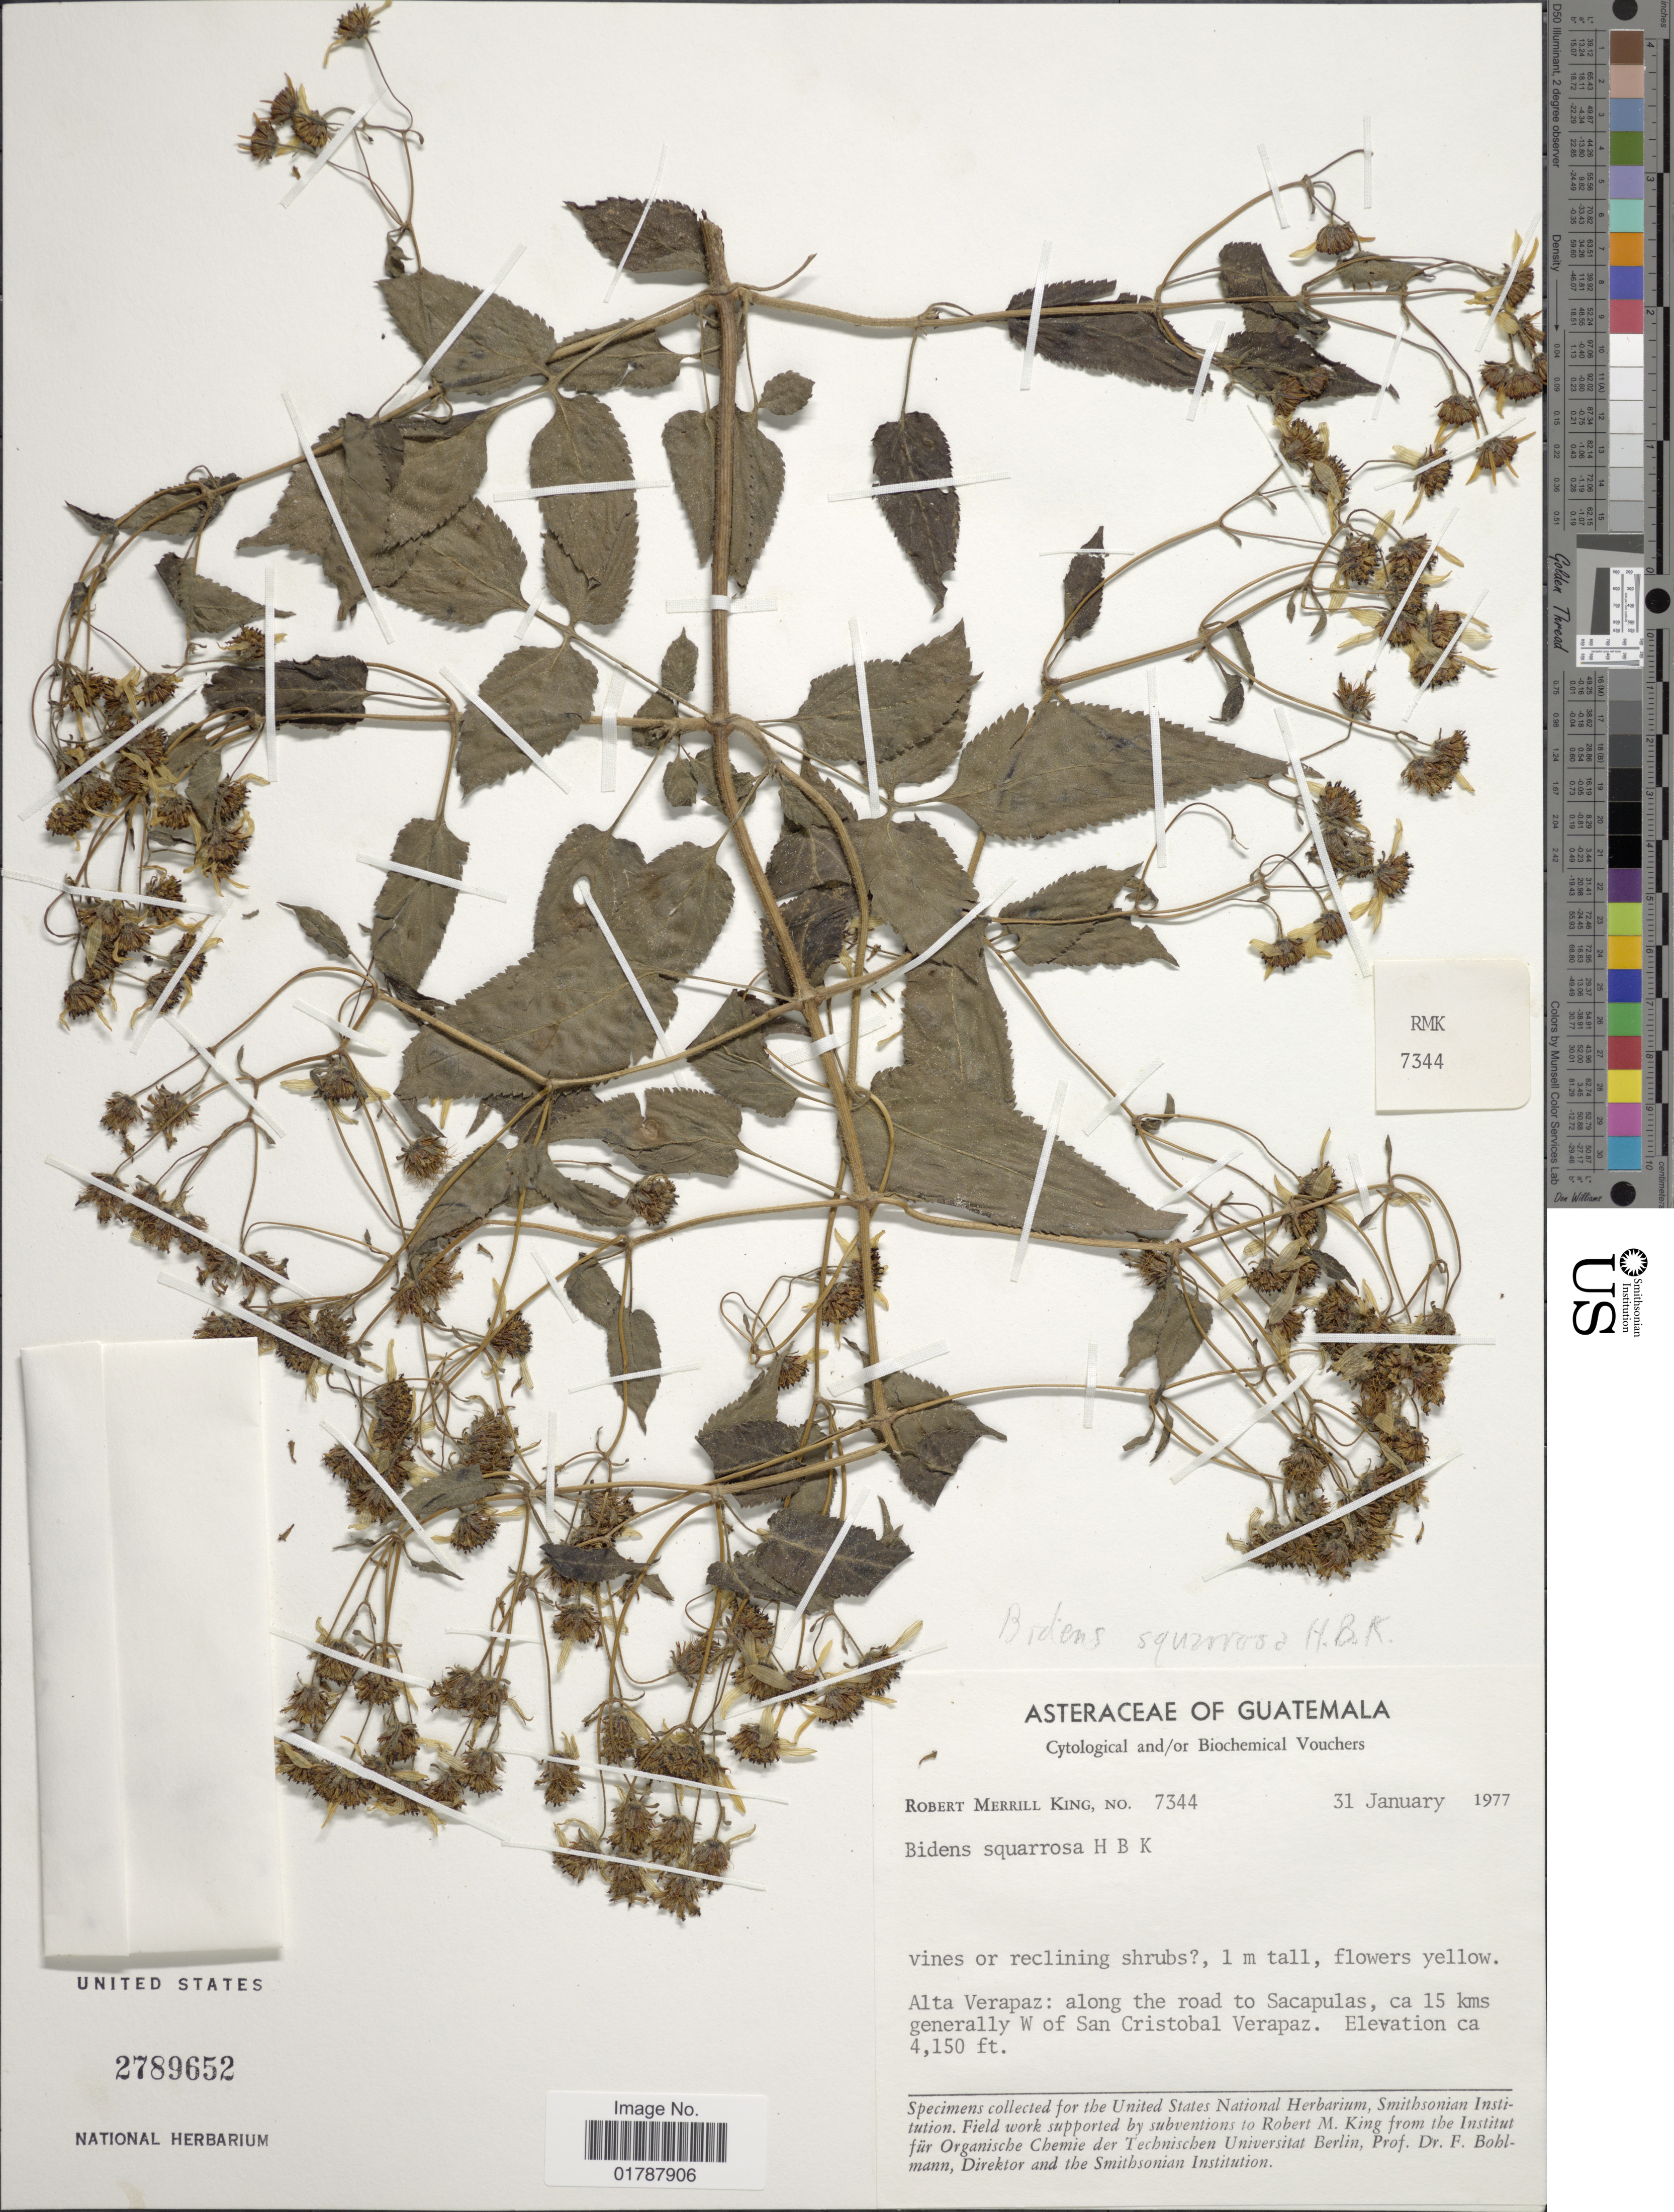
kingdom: Plantae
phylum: Tracheophyta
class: Magnoliopsida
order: Asterales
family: Asteraceae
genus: Bidens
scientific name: Bidens squarrosa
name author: Kunth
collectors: R. M. King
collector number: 7344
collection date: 1977-01-31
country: Guatemala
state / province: Alta Verapaz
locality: Alta Verapaz: along the road to Sacapulas, 15 kms generally W of San Cristobal Verapaz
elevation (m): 1265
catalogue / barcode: US 2789652